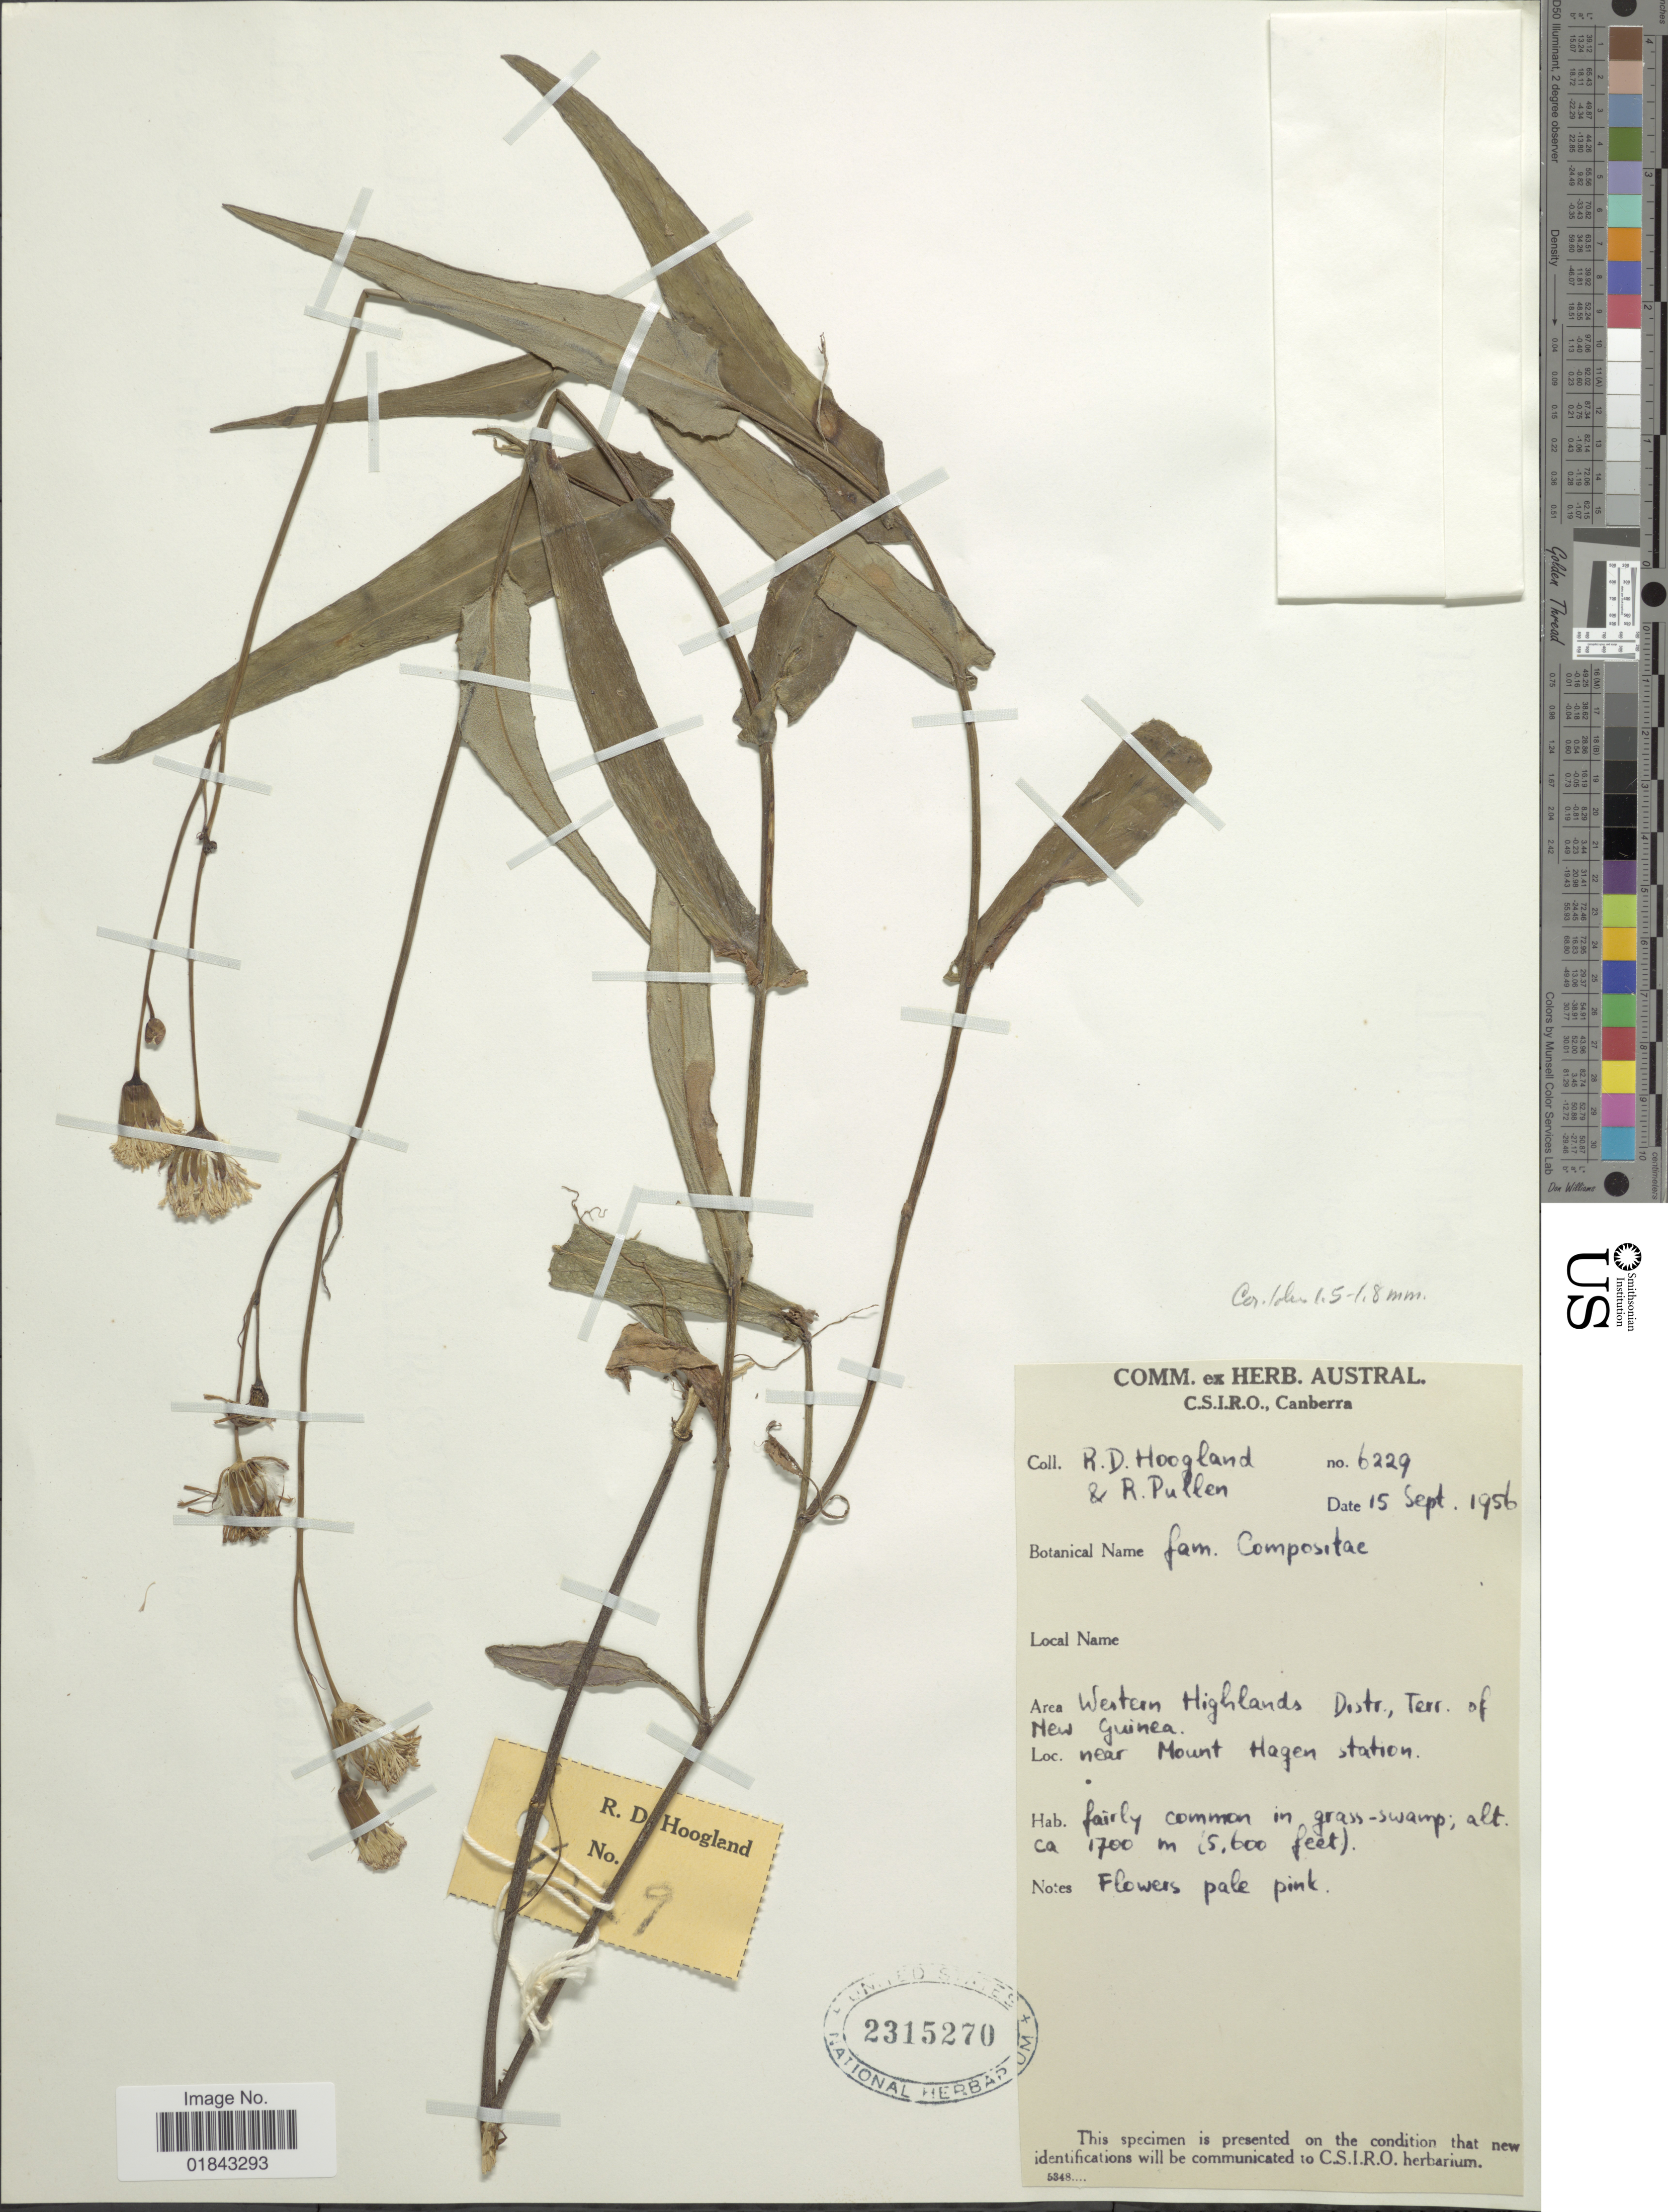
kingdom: Plantae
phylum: Tracheophyta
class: Magnoliopsida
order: Asterales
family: Asteraceae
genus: Emilia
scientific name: Emilia prenanthoidea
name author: DC.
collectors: R. D. Hoogland & R. Pullen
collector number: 6229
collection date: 1956-09-15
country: Papua New Guinea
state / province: Western Highlands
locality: Distr., Terr. of New Guinea, near Mount Hagen Station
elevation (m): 1700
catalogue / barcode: US 2315270